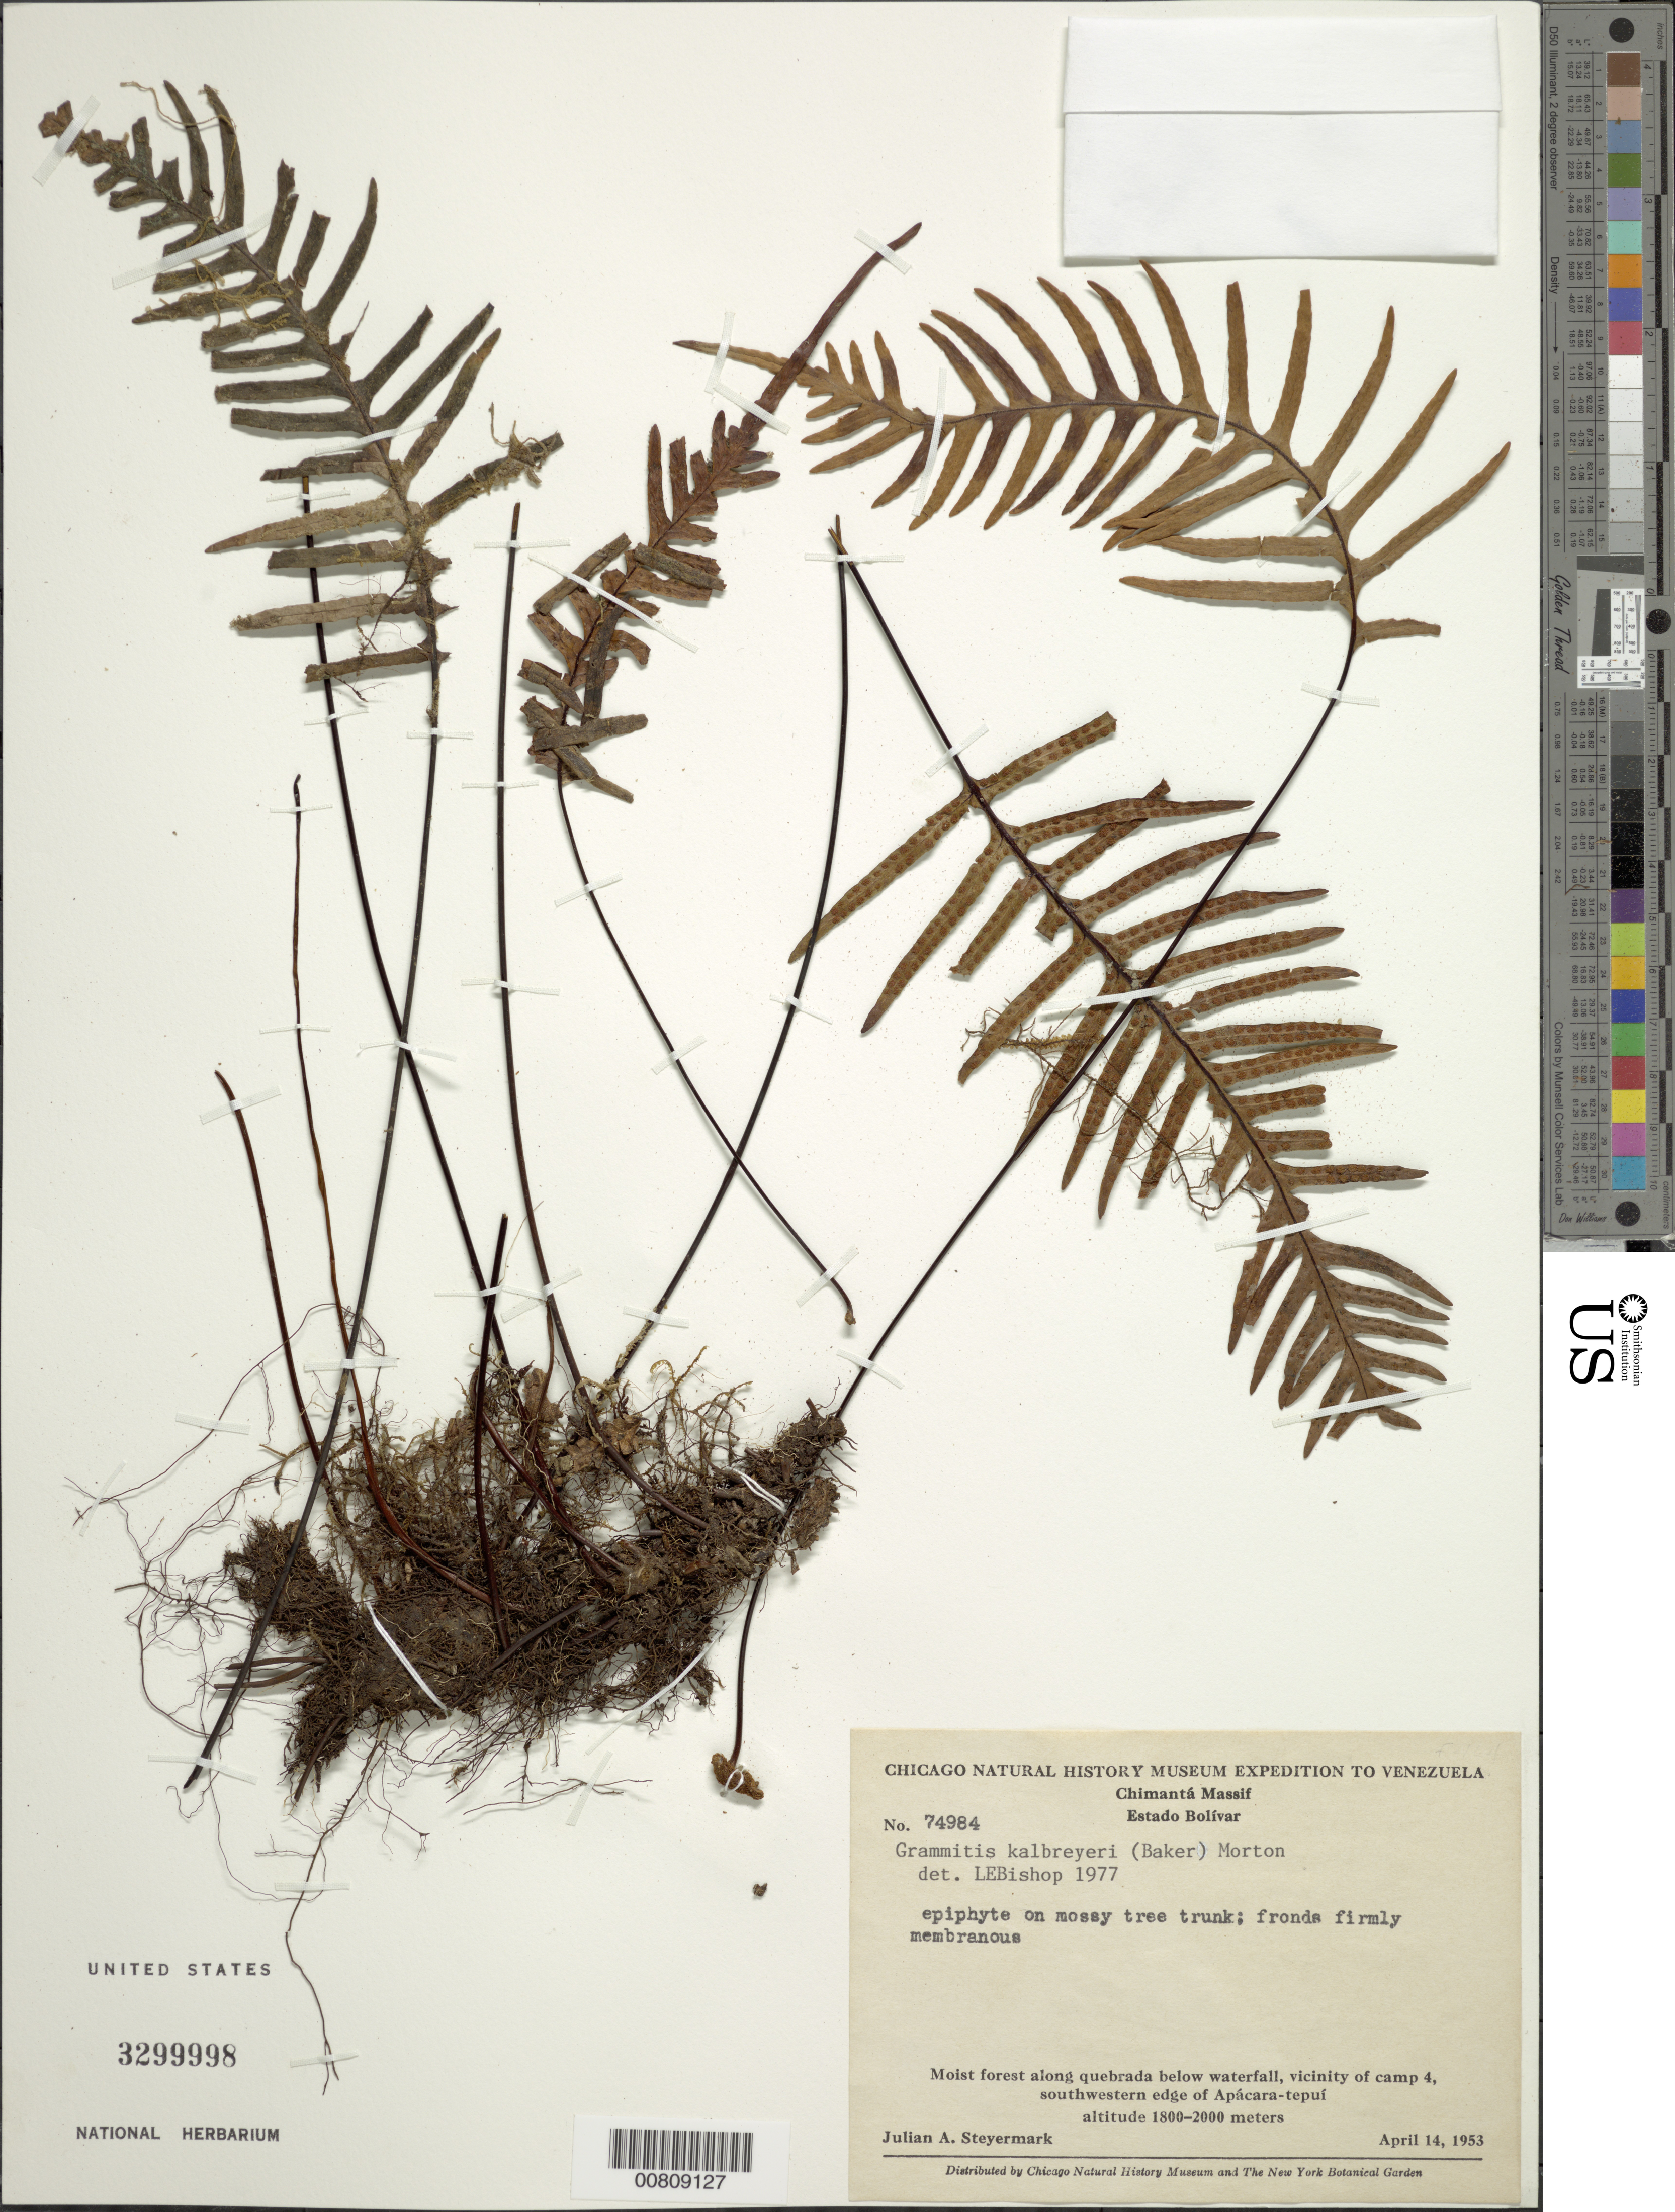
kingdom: Plantae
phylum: Tracheophyta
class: Polypodiopsida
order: Polypodiales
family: Polypodiaceae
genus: Ceradenia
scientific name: Ceradenia kalbreyeri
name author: (Baker) L.E. Bishop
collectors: J. Steyermark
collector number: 74984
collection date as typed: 14-Apr-53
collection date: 1953-04-14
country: Venezuela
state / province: Bolívar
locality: Chimantá Massif, Apácara-tepuí, vic. Camp 4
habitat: Moist forest along quebrada below waterfall; on mossy tree trunk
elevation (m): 1800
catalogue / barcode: US 3299998